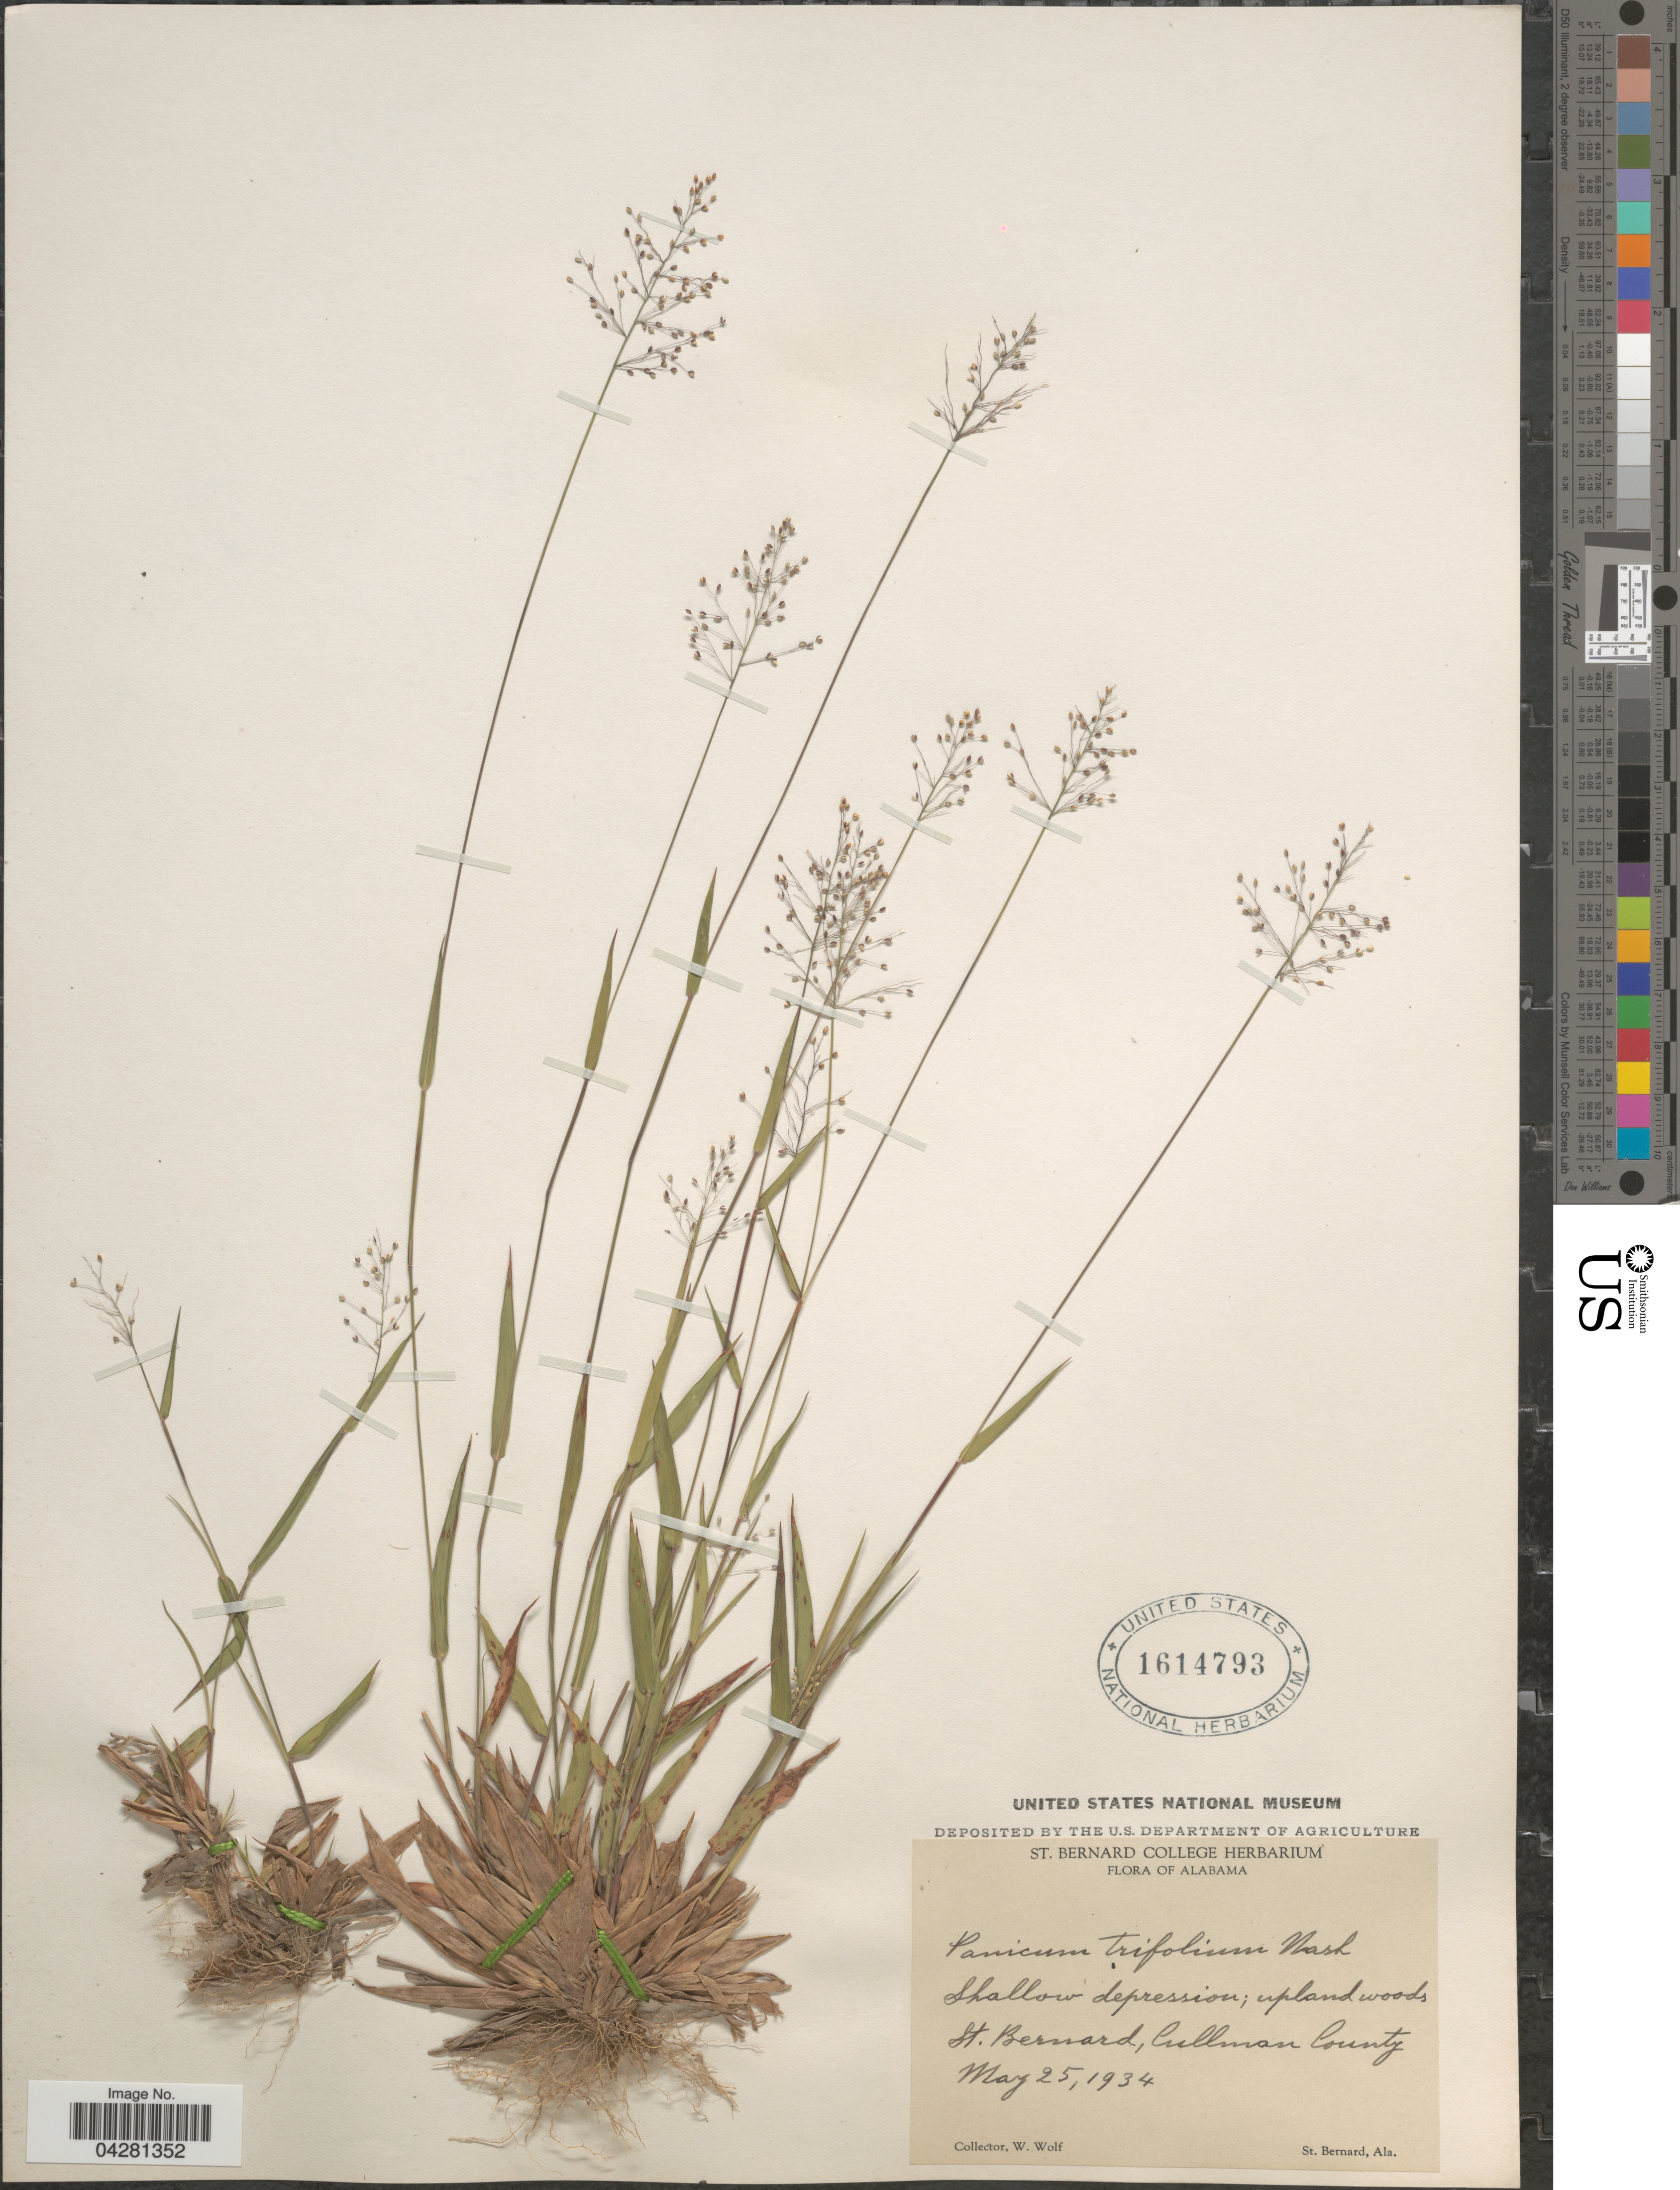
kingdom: Plantae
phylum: Tracheophyta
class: Liliopsida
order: Poales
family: Poaceae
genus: Dichanthelium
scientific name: Dichanthelium dichotomum var. unciphyllum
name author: (Trin.) Davidse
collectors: W. Wolf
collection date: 1934-05-25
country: United States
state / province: Alabama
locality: Shallow depression; upland woods. St. Bernard, Cullman County.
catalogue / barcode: US 1614793